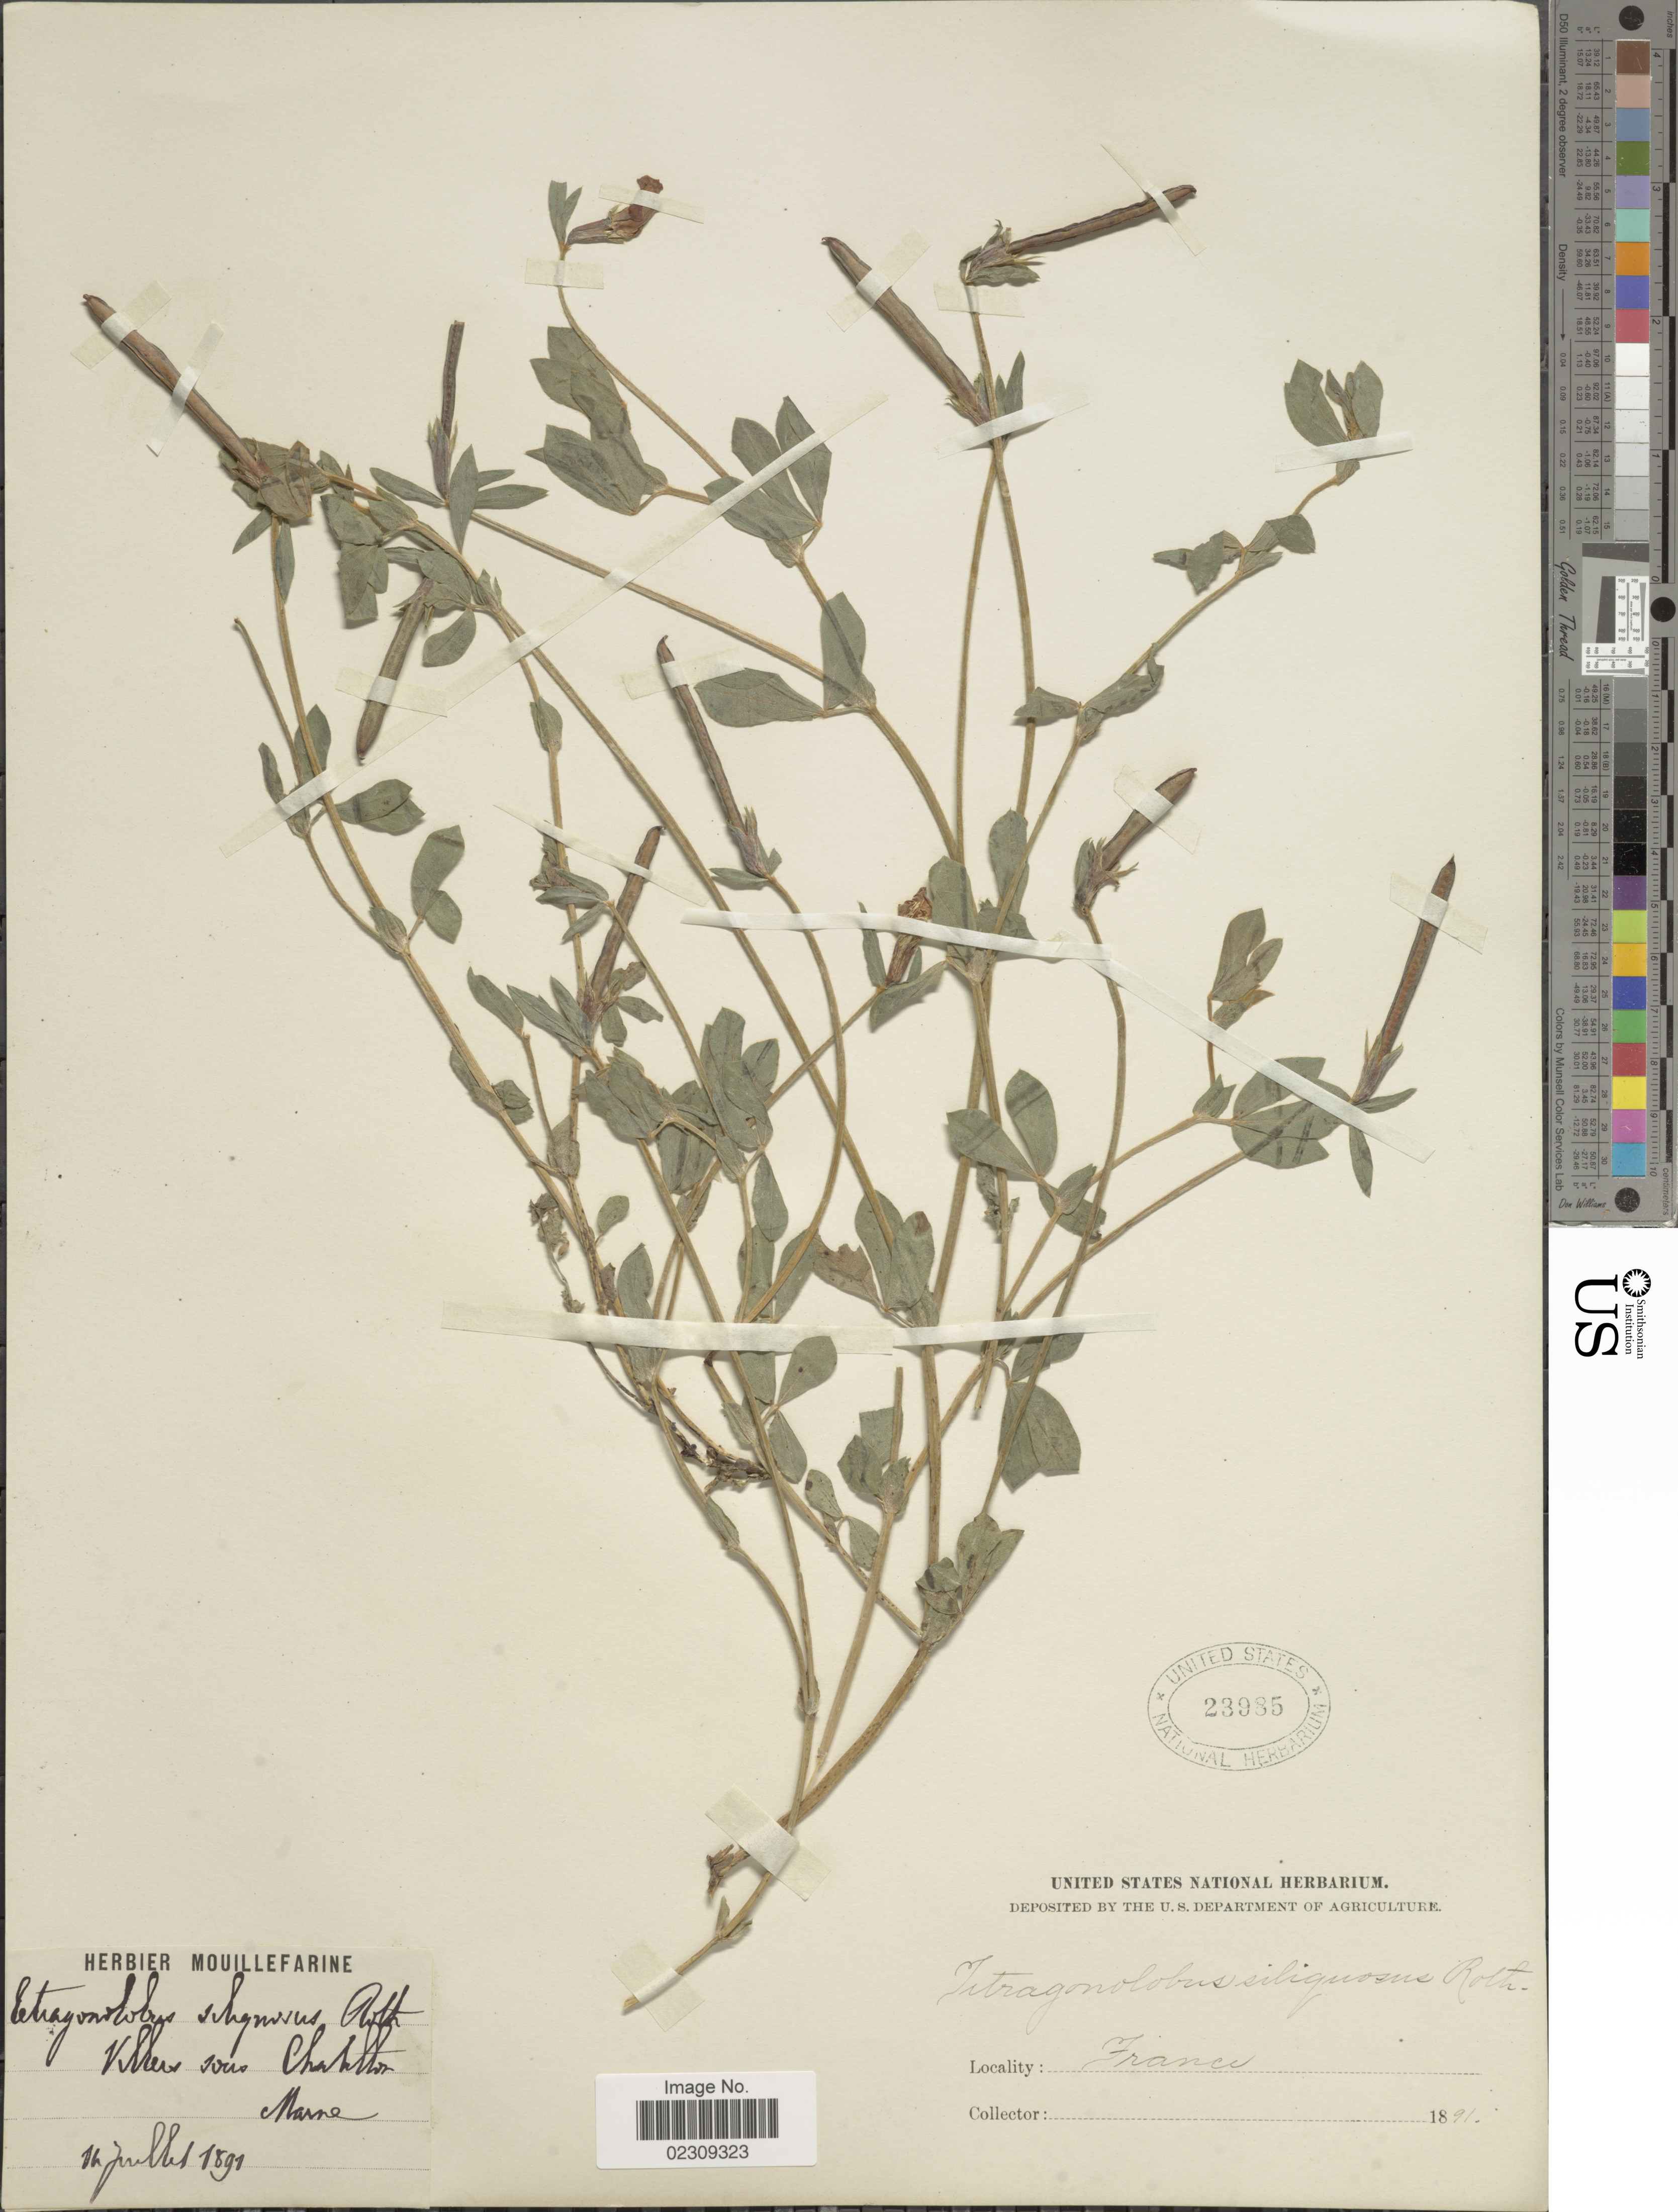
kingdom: Plantae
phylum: Tracheophyta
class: Magnoliopsida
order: Fabales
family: Fabaceae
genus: Tetragonolobus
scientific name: Tetragonolobus siliquosus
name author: Roth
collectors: ex herb. Mouillefarine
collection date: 1891-07-14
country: France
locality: Marne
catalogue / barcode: US 23985